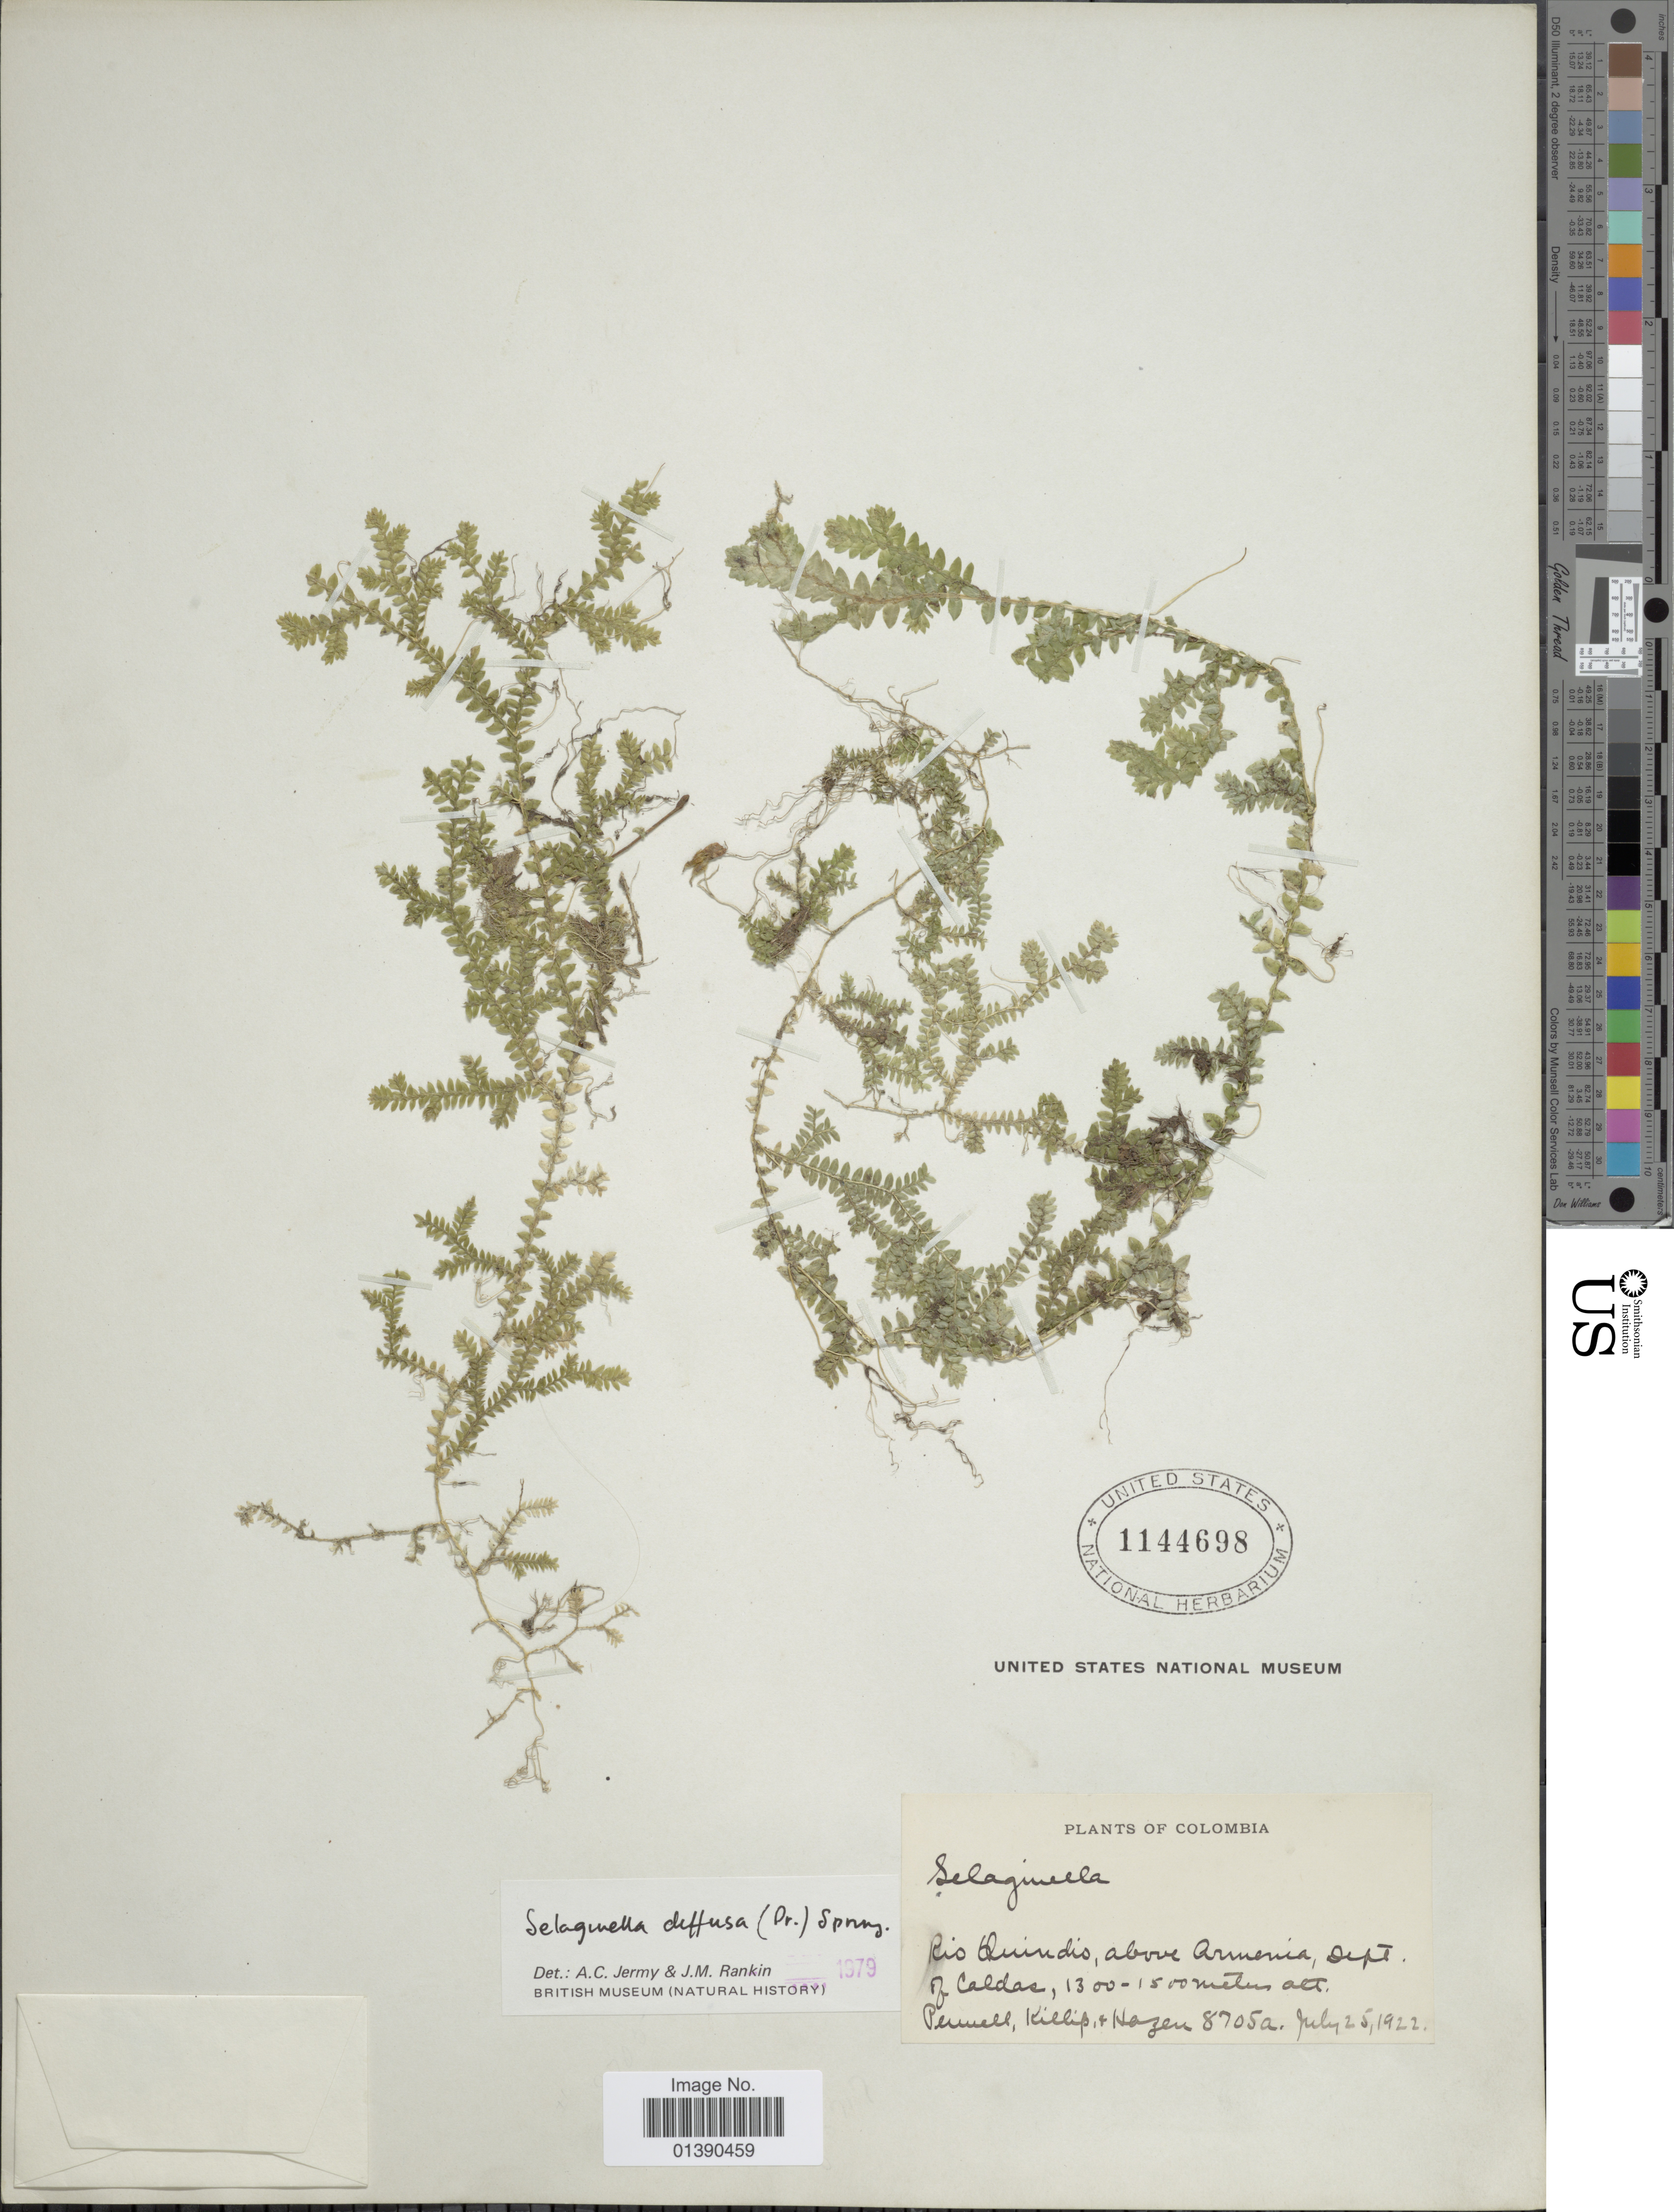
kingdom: Plantae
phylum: Tracheophyta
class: Lycopodiopsida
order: Selaginellales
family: Selaginellaceae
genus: Selaginella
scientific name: Selaginella diffusa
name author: (C. Presl) Spring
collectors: -. Pennell, Killip & Hazen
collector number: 8705a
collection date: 1922-07-25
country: Colombia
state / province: Caldas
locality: Rio Quindio, above Armenia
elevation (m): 1300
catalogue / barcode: US 1144698